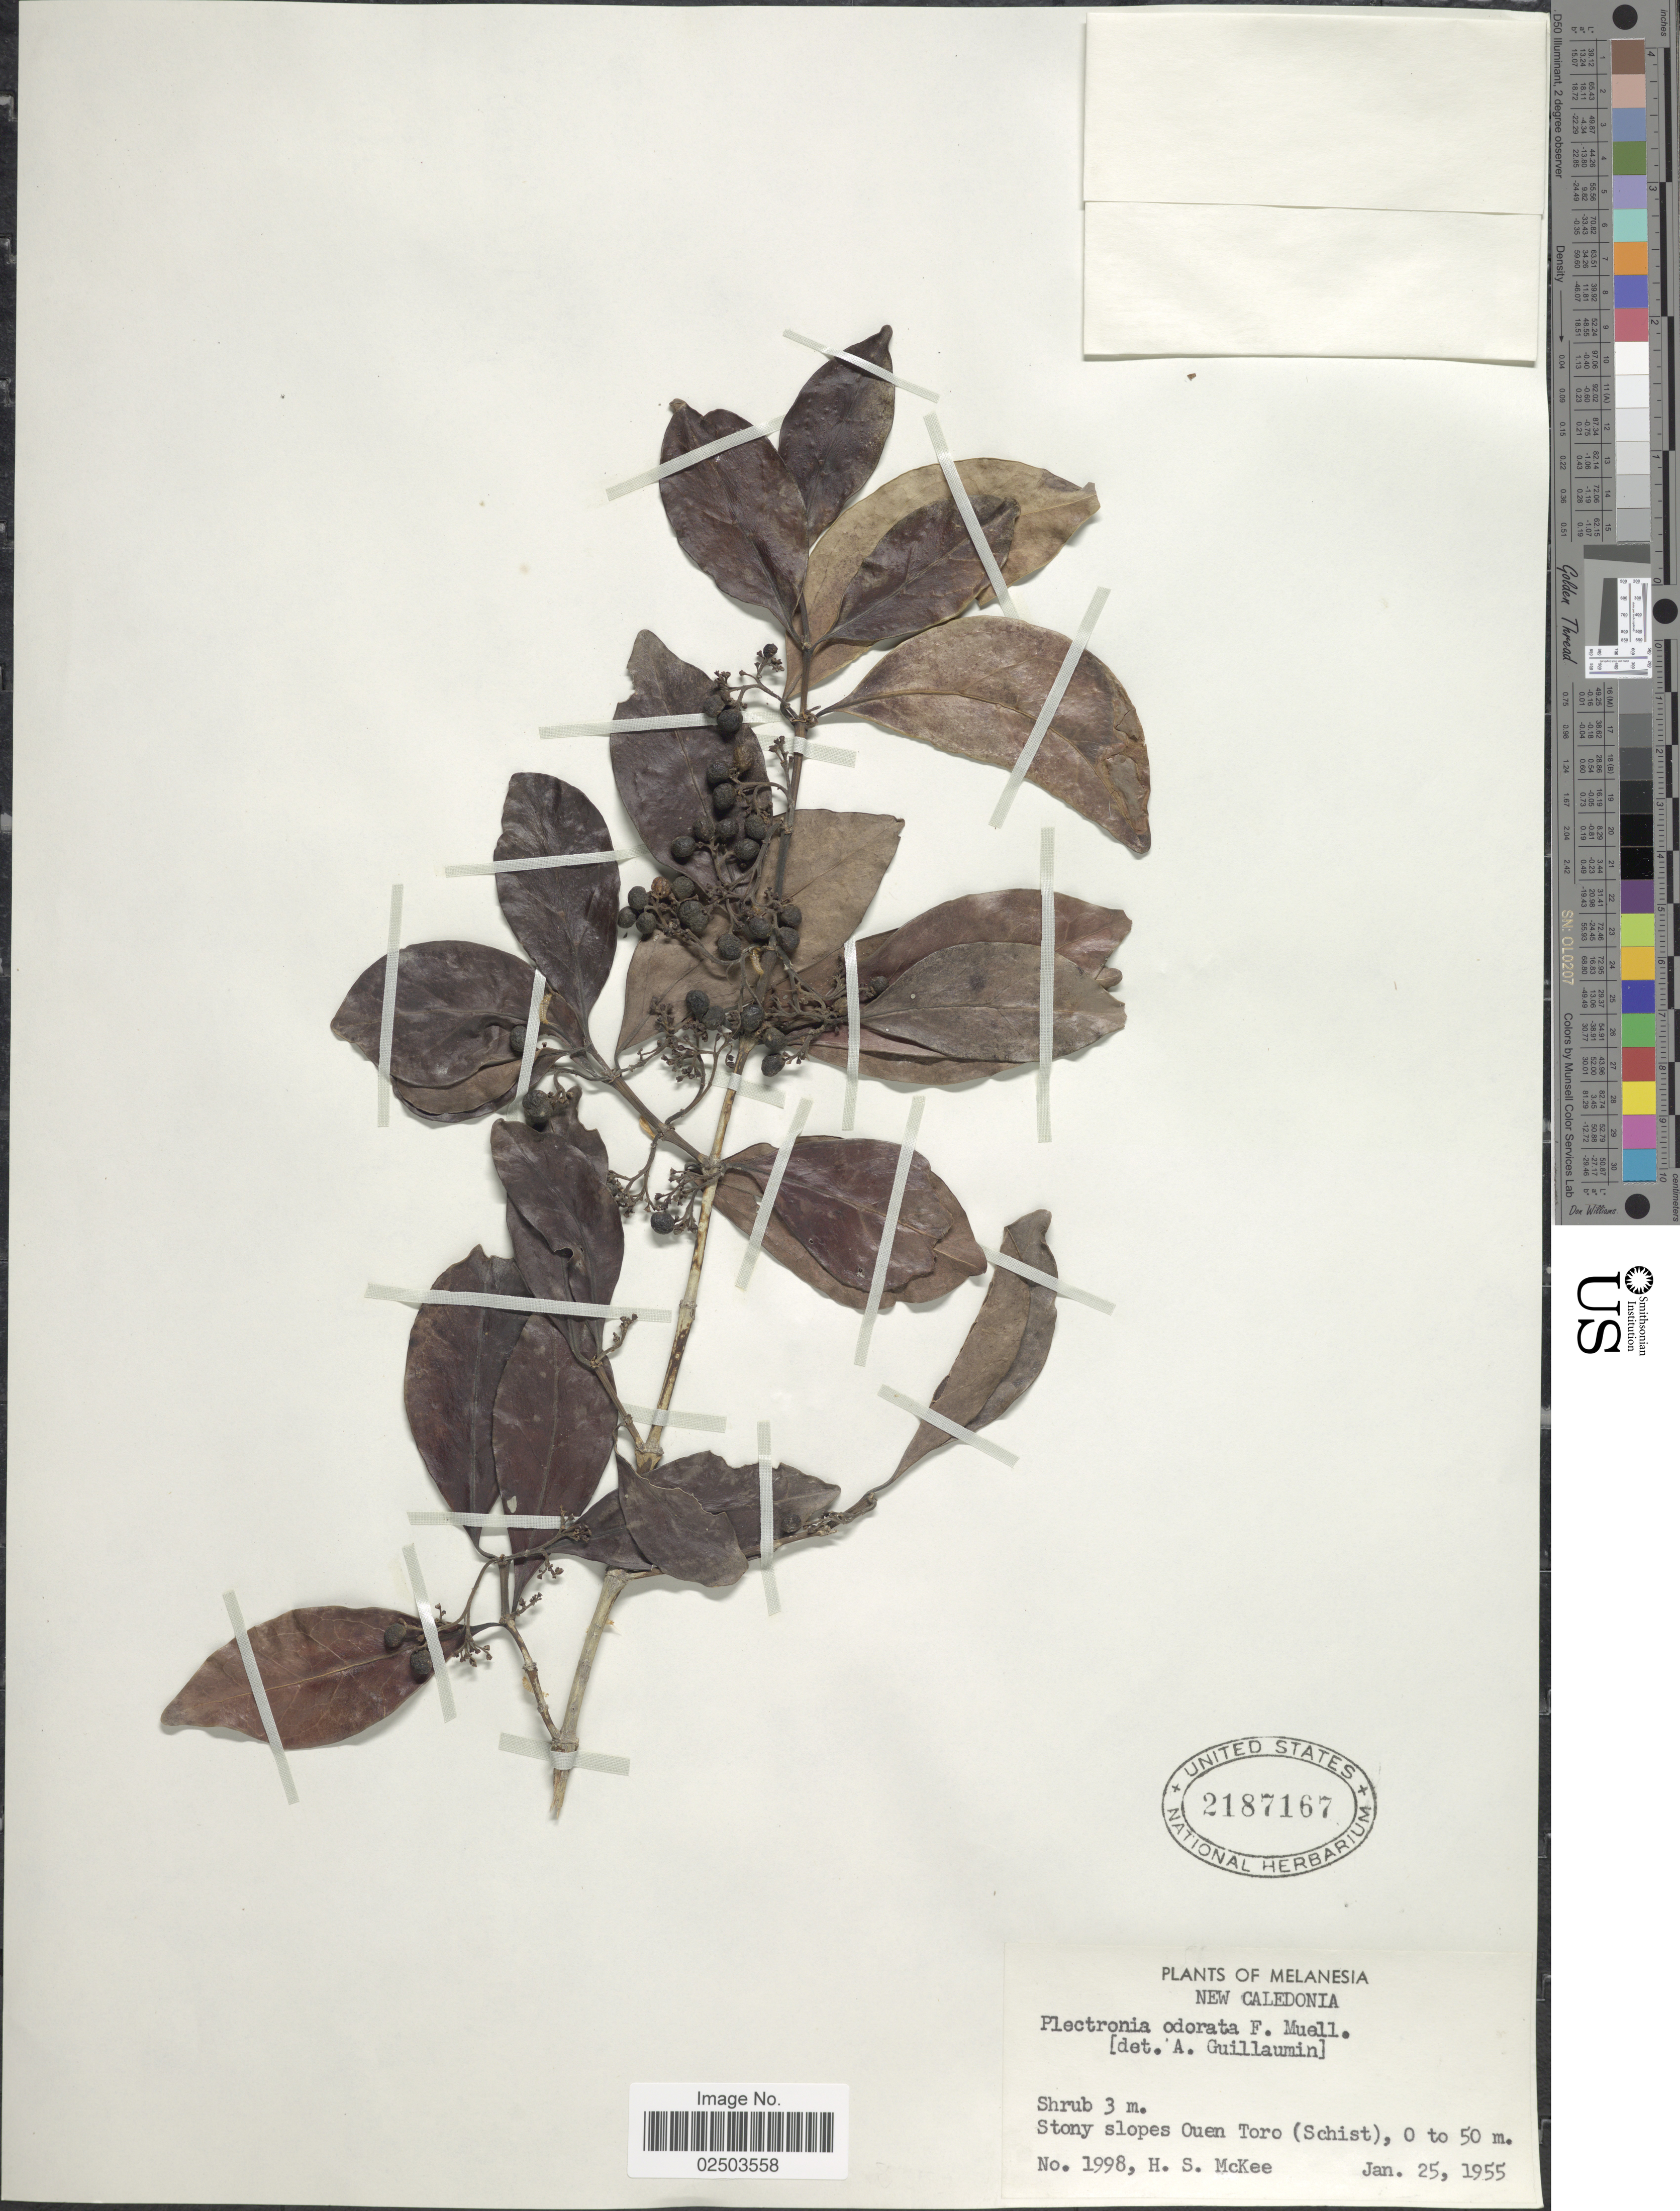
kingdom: Plantae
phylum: Tracheophyta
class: Magnoliopsida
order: Gentianales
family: Rubiaceae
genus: Psydrax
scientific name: Psydrax odorata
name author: (G. Forst.) A.C. Sm. & S.P. Darwin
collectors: H. S. McKee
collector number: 1998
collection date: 1955-01-25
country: New Caledonia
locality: Melansia. Stony slopes Ouen Toro (Schist)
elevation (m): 0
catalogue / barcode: US 2187167